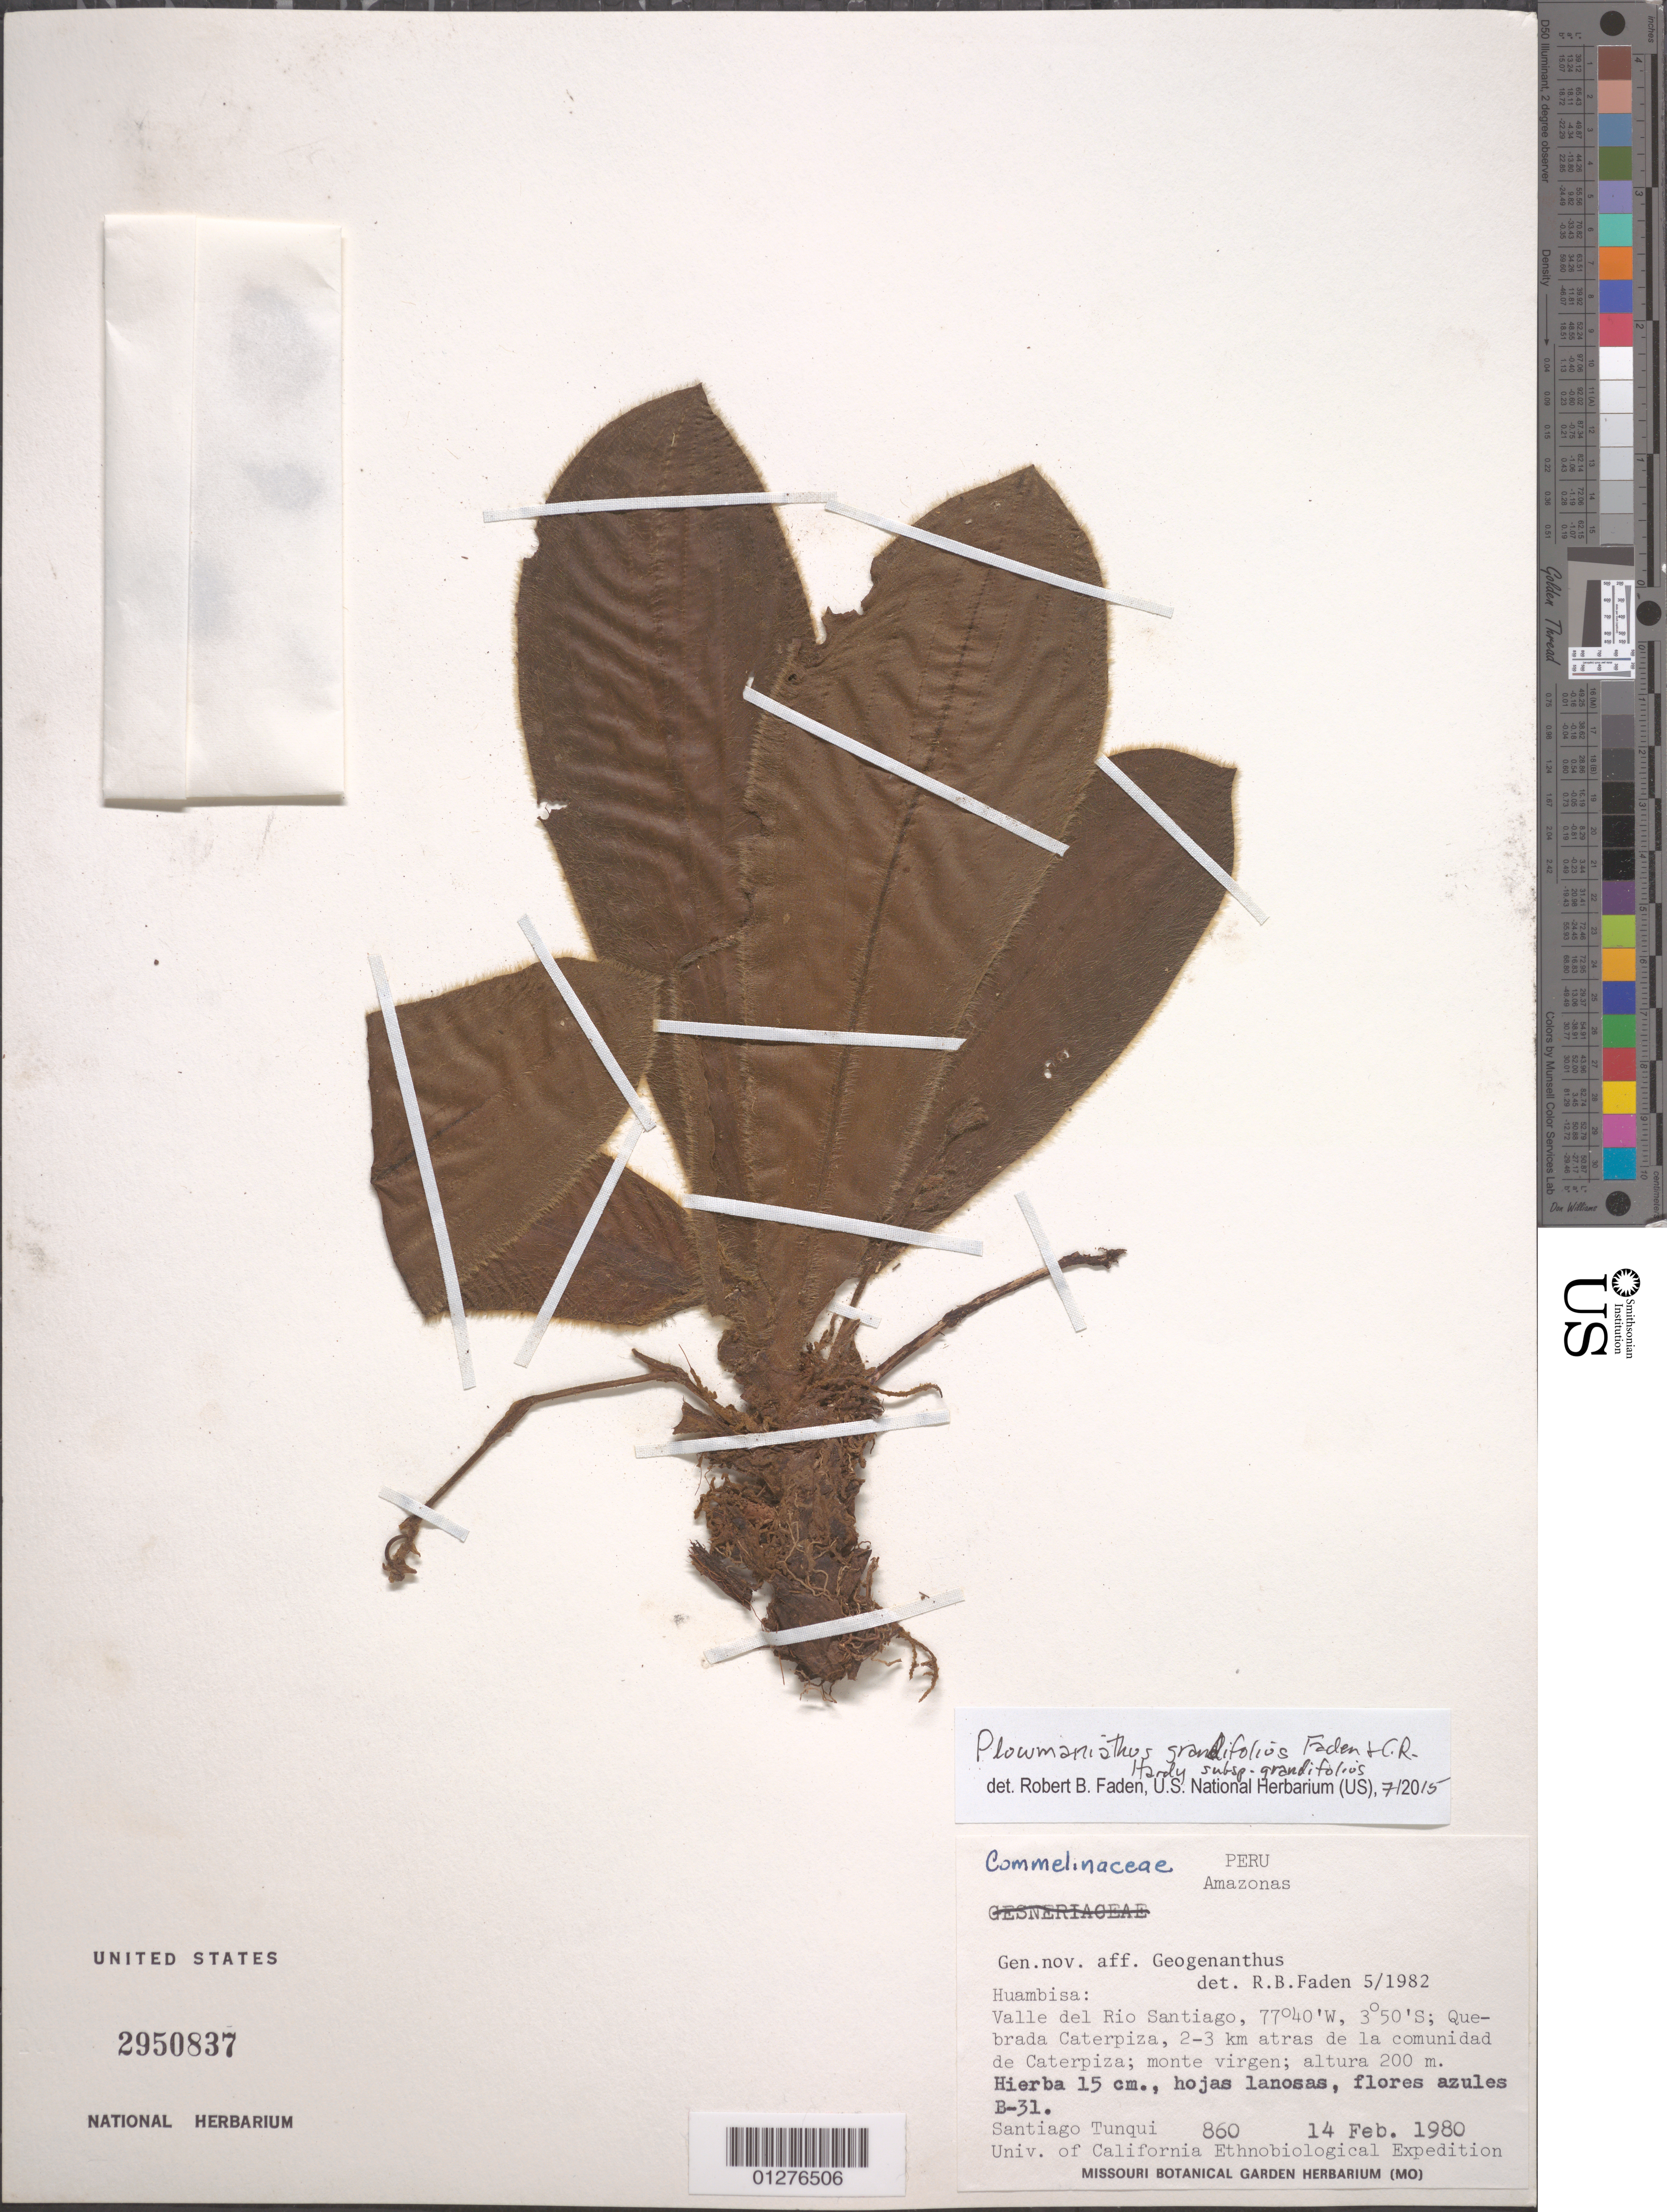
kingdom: Plantae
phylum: Tracheophyta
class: Liliopsida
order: Commelinales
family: Commelinaceae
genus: Plowmanianthus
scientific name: Plowmanianthus grandifolius subsp. grandifolius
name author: Faden & C.R. Hardy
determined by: Faden, Robert B., (US), Smithsonian Institution - National Museum of Natural History (UNITED STATES)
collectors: S. Tunqui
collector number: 860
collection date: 1980-02-14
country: Peru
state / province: Amazonas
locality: Quebrada Caterpiza, 2-3 km atras de la comunidad de Caterpiza. Valle del Rio Santiago. Huambisa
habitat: monte virgen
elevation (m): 200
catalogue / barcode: US 2950837